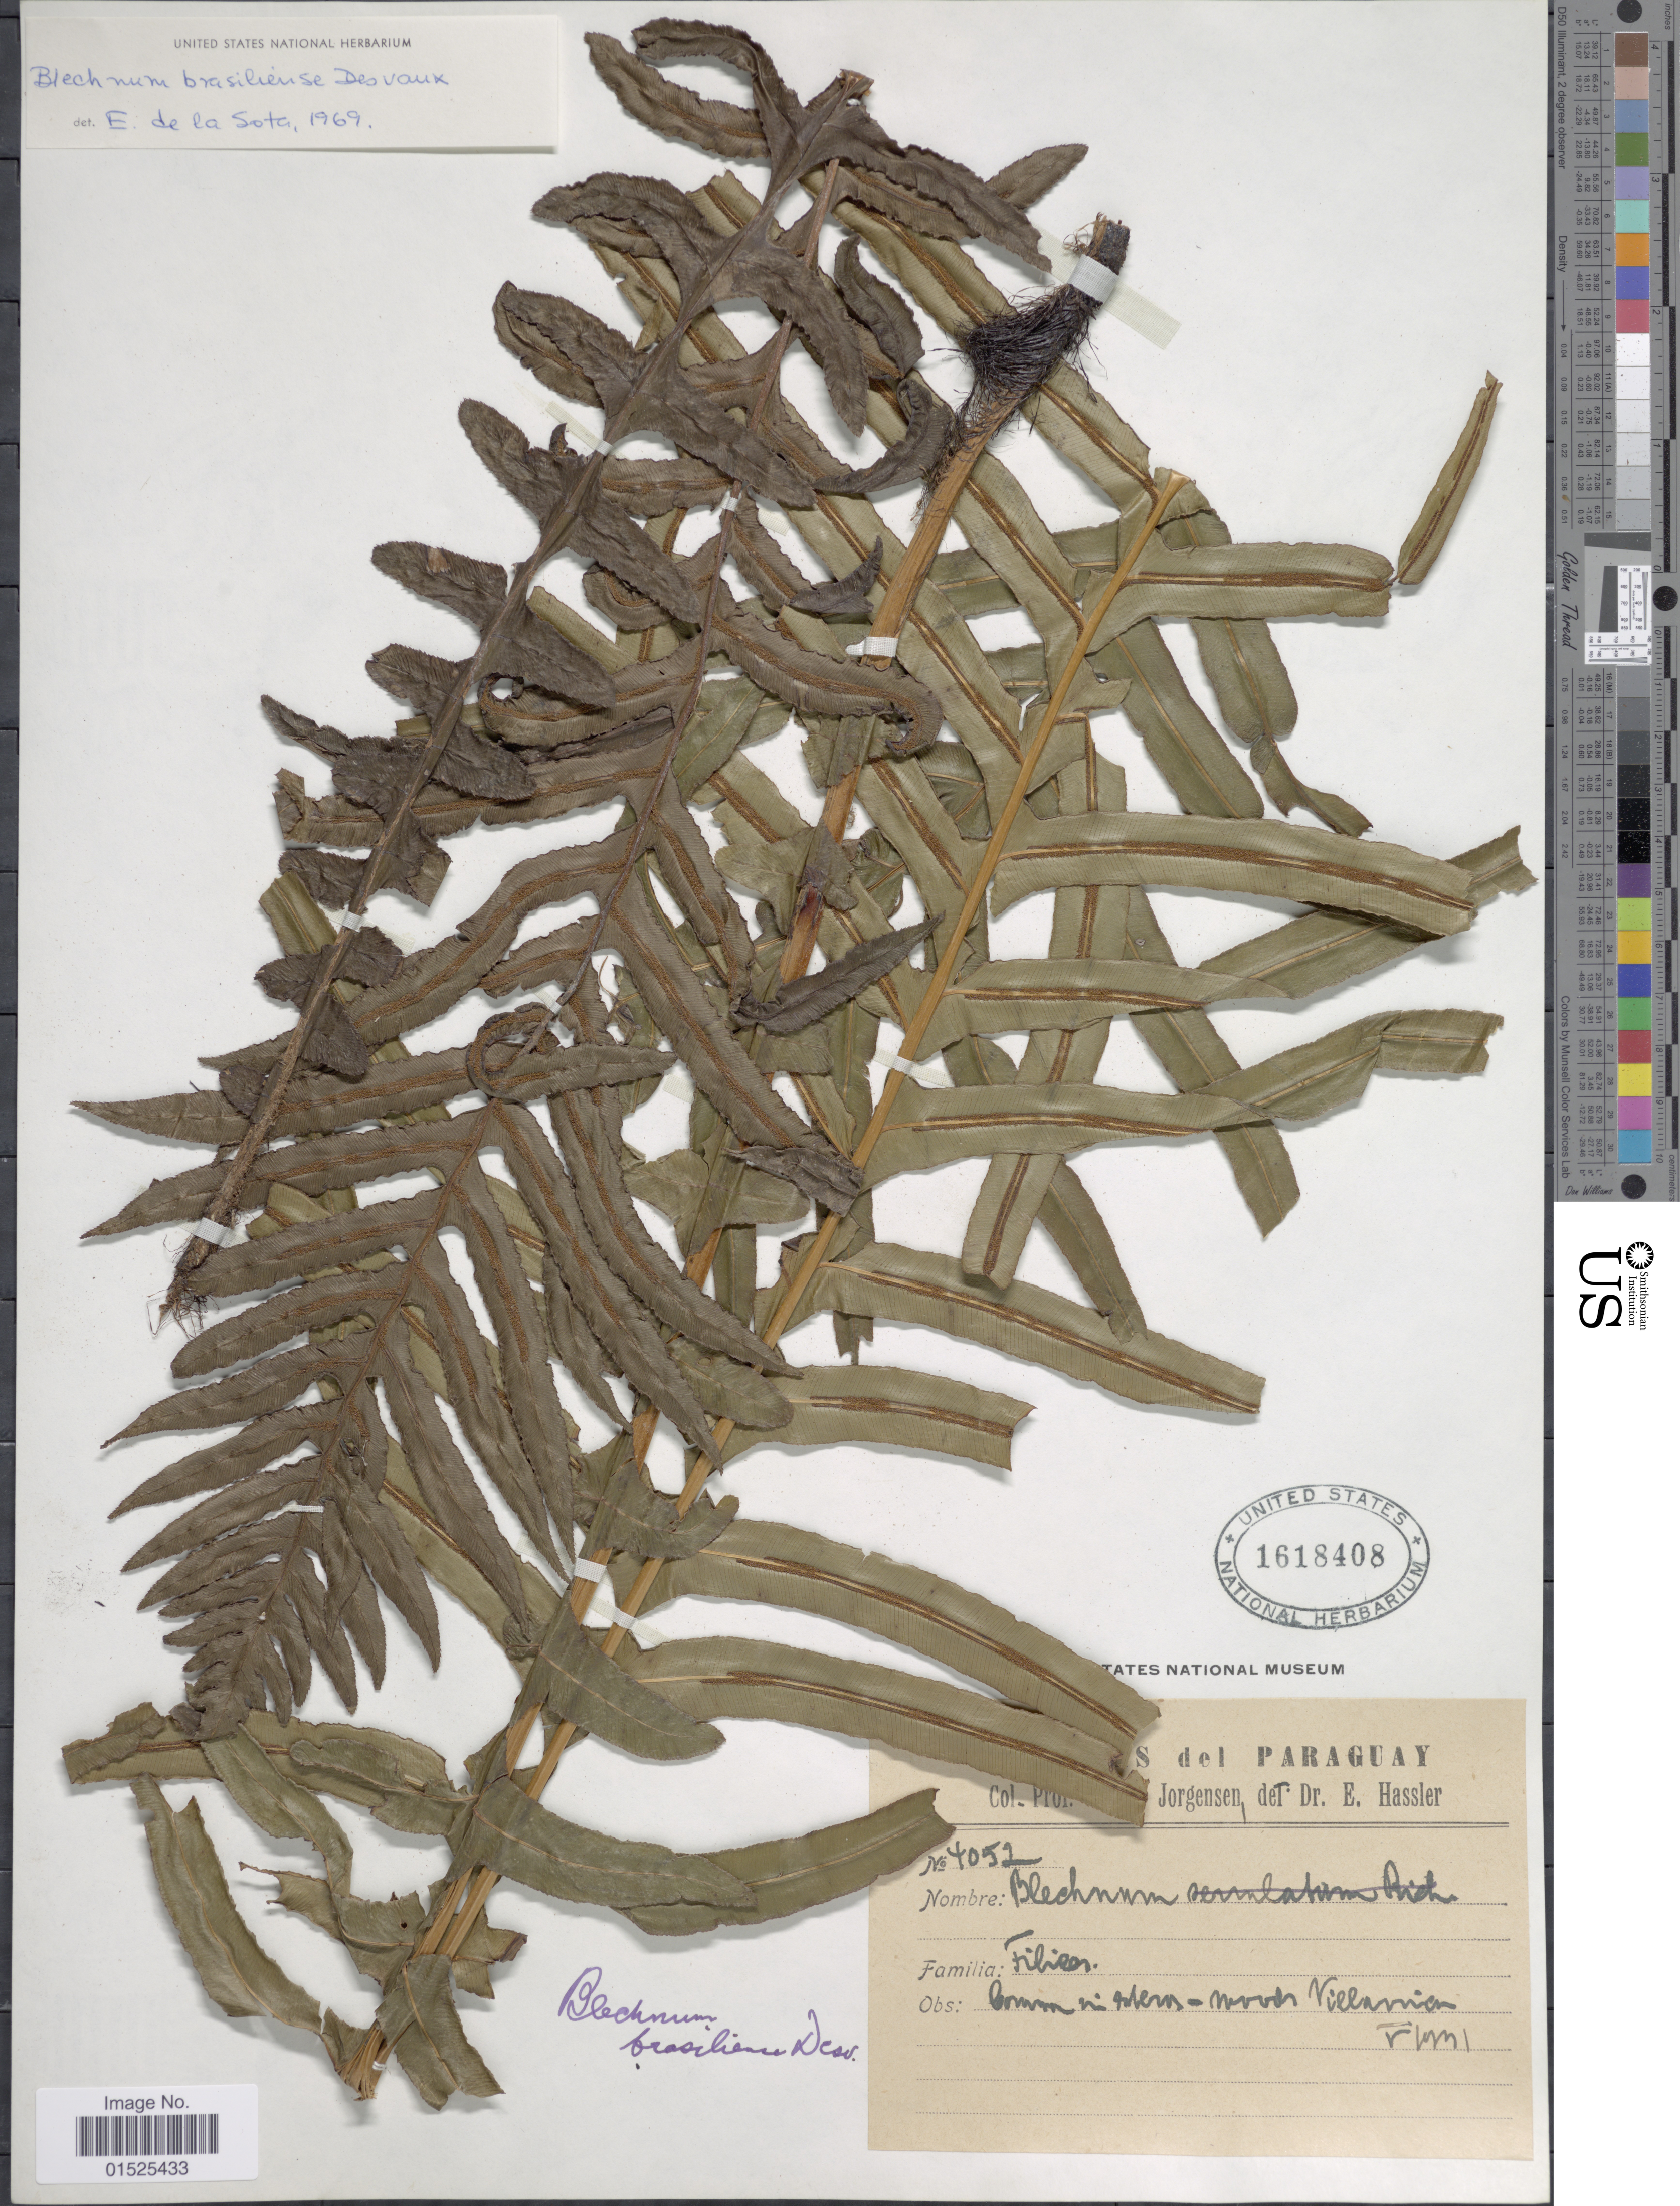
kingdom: Plantae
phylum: Tracheophyta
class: Polypodiopsida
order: Polypodiales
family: Blechnaceae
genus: Blechnum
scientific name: Blechnum brasiliense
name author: Desv.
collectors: Jorgensen, --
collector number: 4052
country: Paraguay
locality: Villarrica.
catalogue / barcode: US 1618408